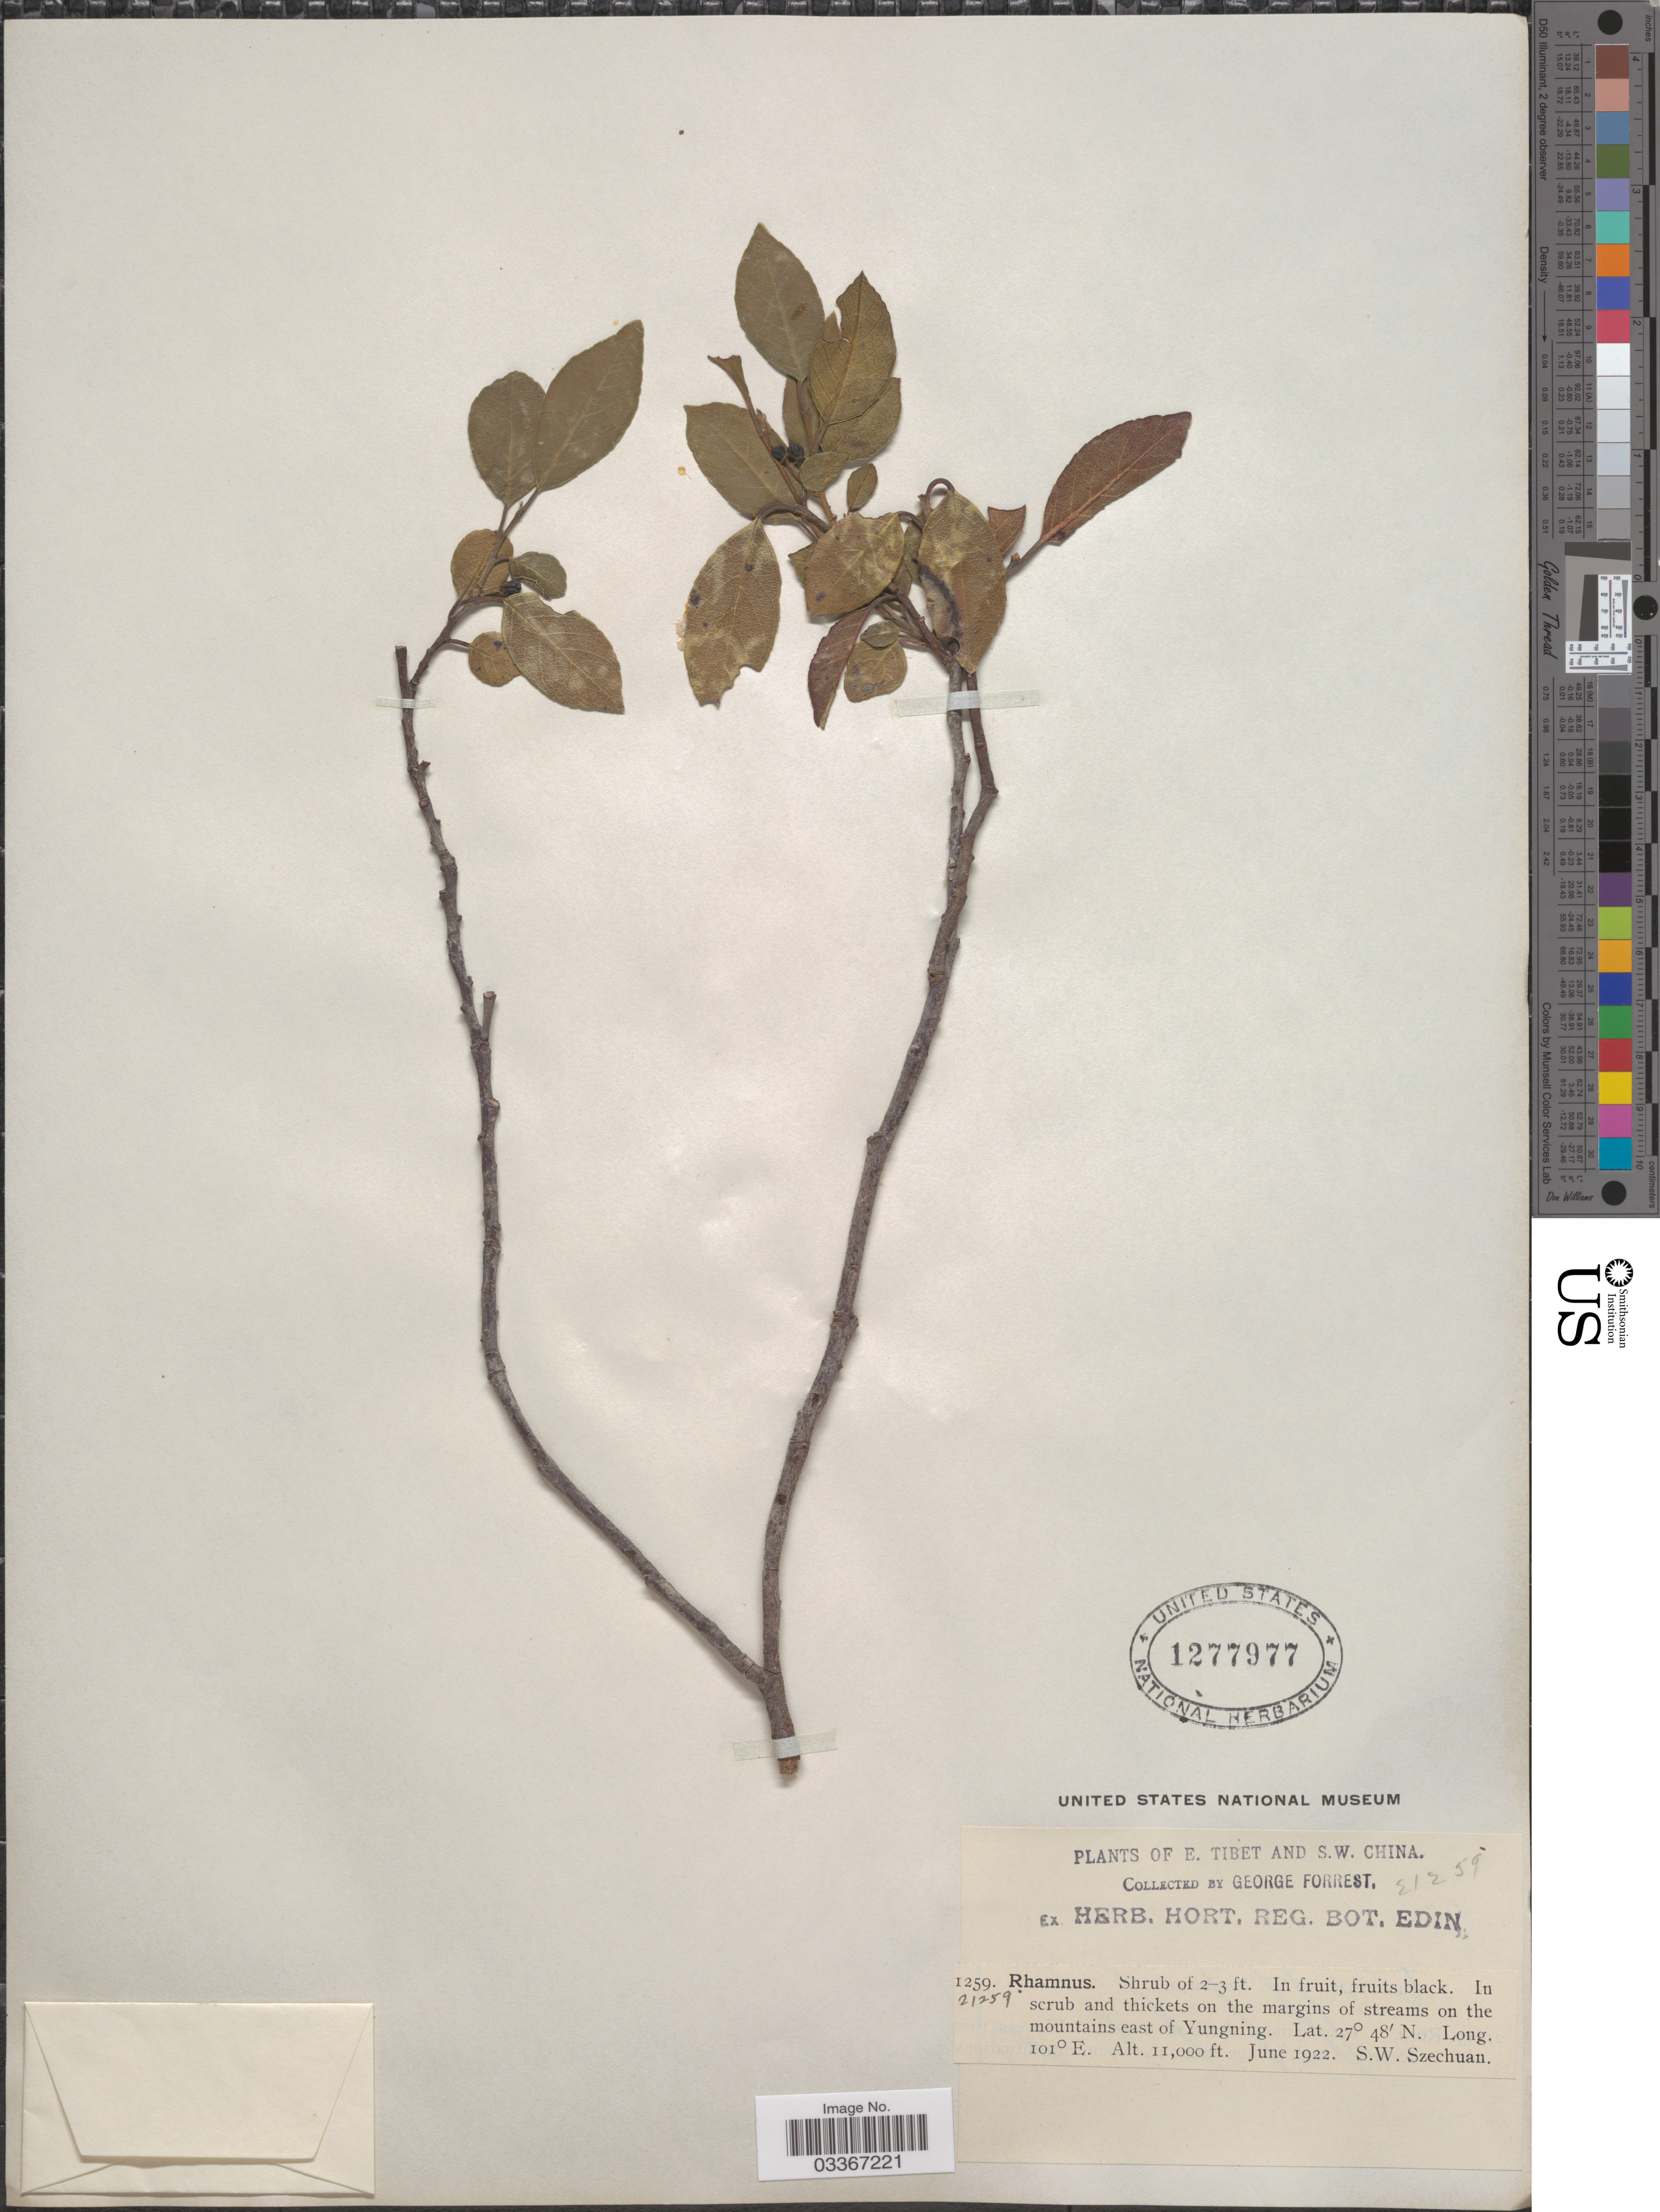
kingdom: Plantae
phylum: Tracheophyta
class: Magnoliopsida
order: Rosales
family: Rhamnaceae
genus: Rhamnus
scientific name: Rhamnus sp.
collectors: G. Forrest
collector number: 21259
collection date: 1922-06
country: China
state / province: Sichuan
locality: E. Tibet and S.W. China. On the mountains east of Yungning. S.W. Szechuan.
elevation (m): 3353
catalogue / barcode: US 1277977